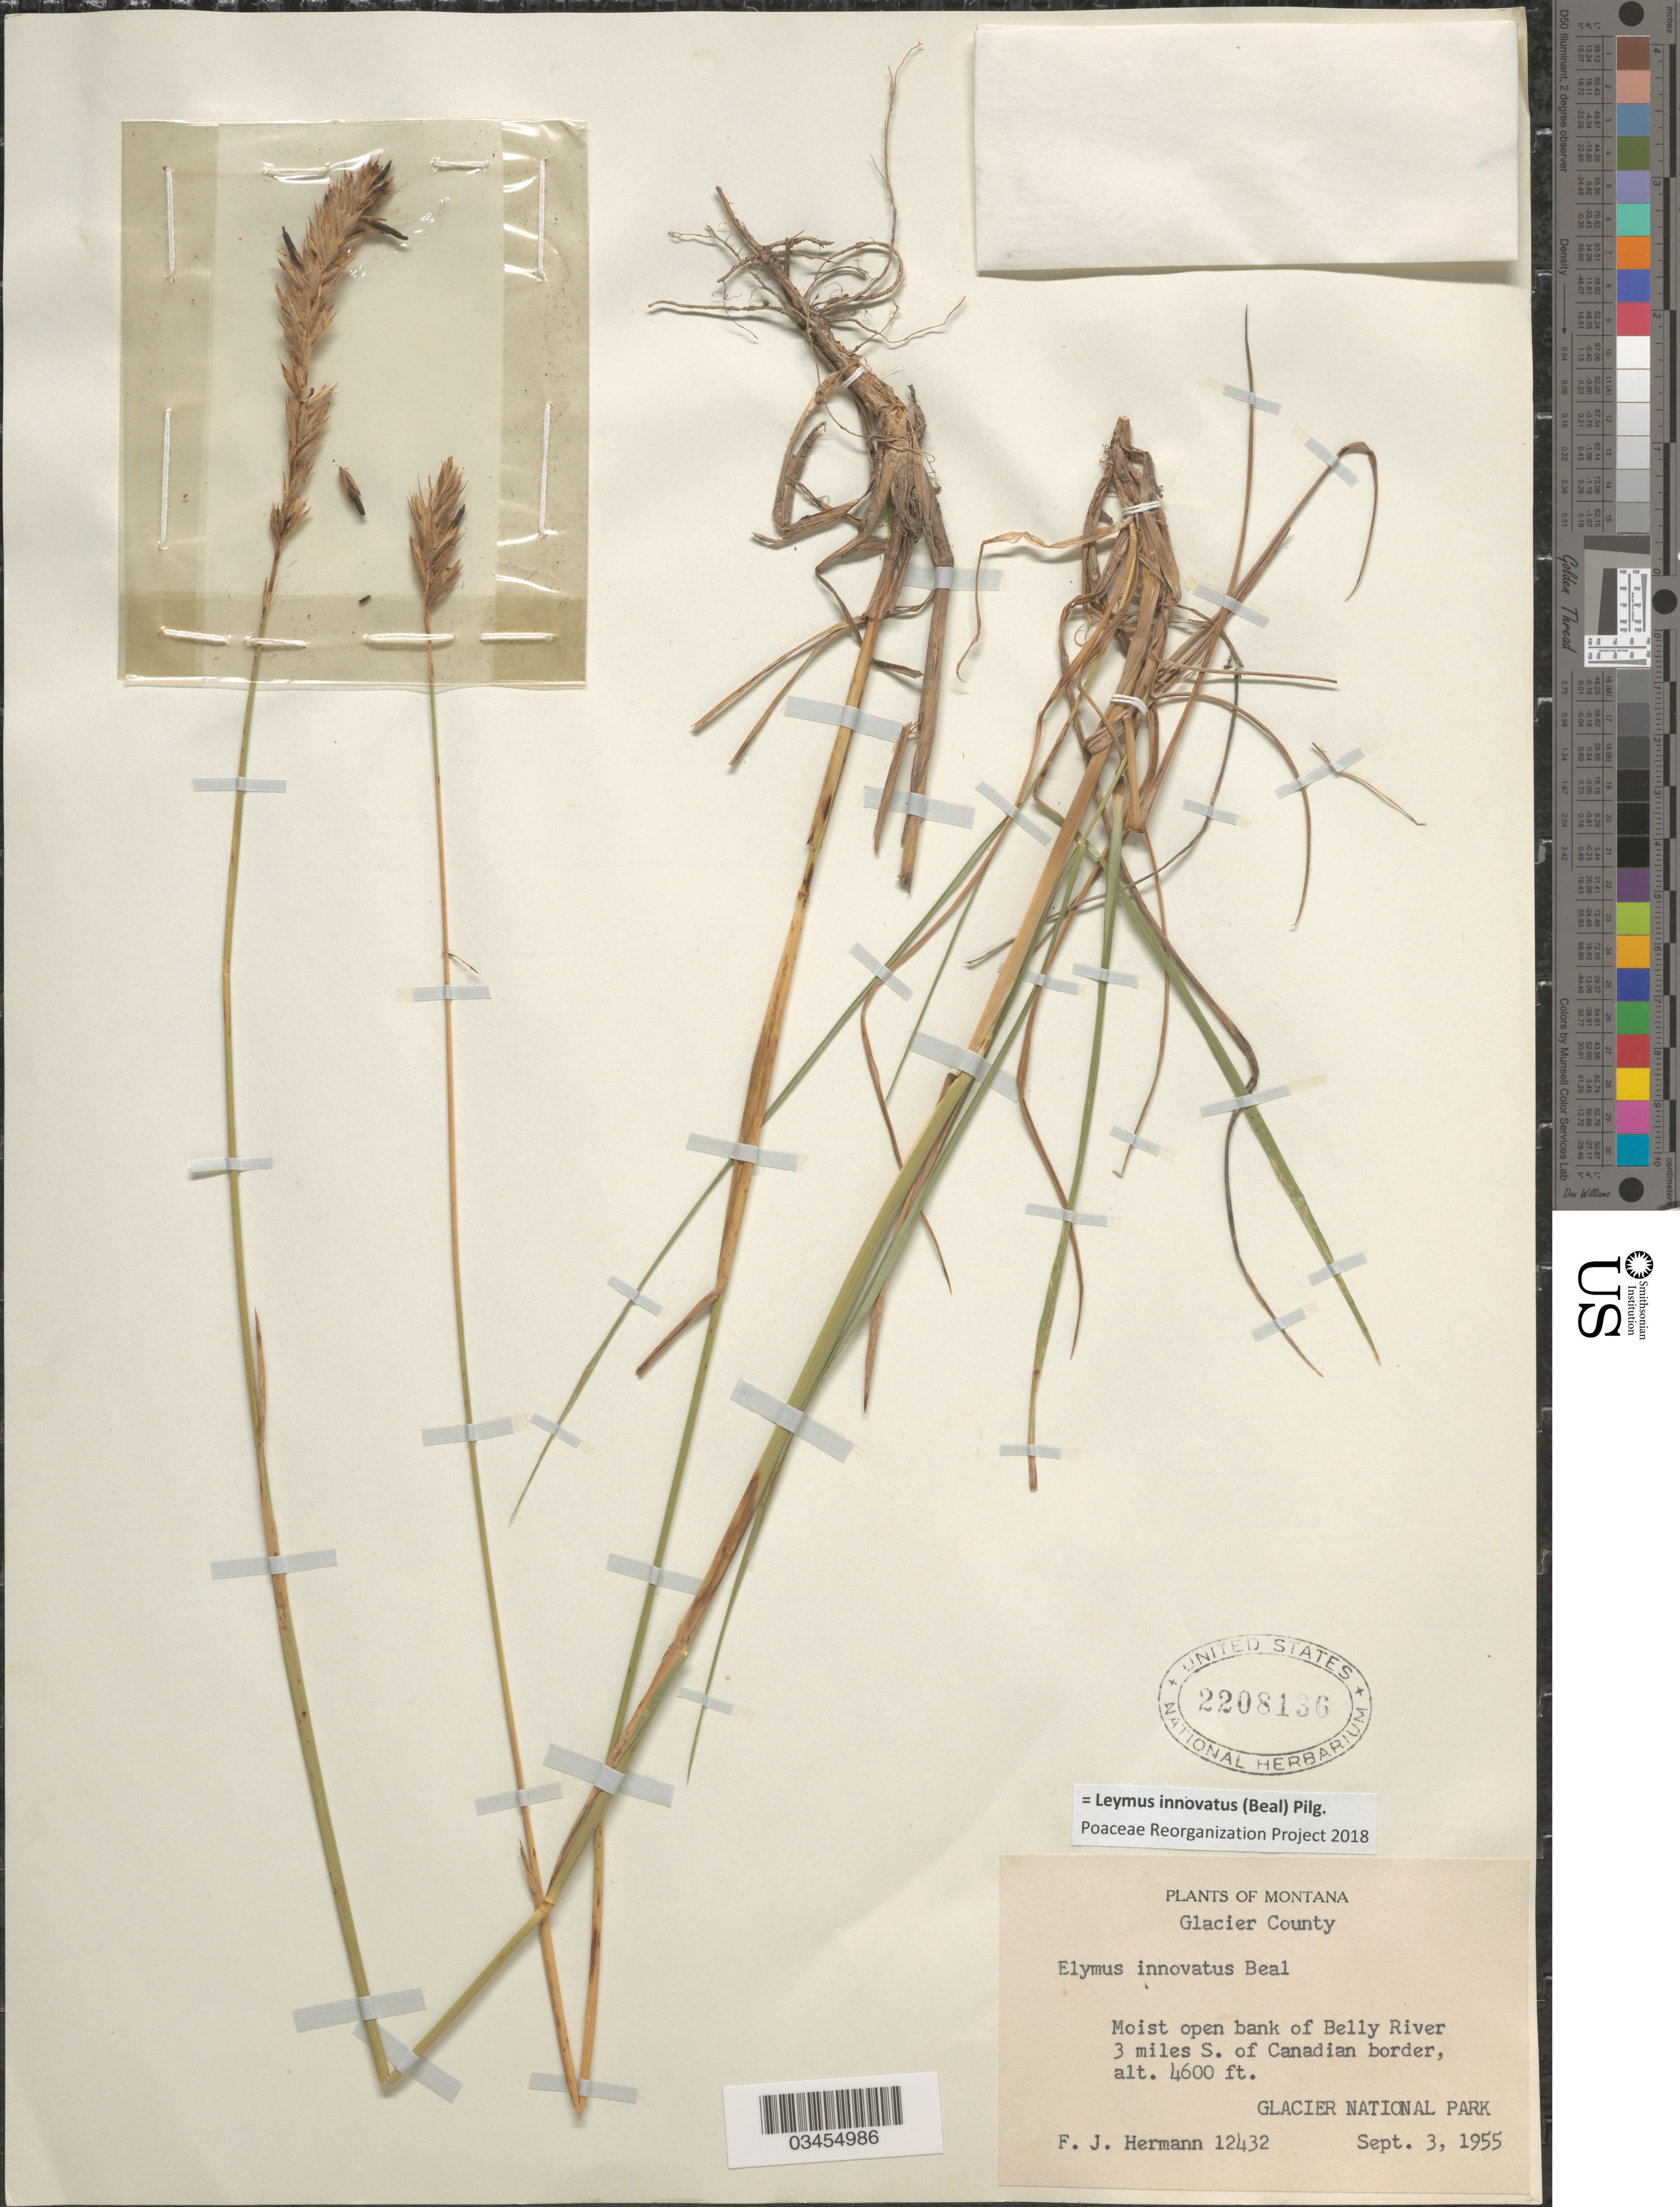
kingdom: Plantae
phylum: Tracheophyta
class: Liliopsida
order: Poales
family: Poaceae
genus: Leymus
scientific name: Leymus innovatus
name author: (W.J. Beal) Pilg.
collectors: F. J. Hermann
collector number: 12432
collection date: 1955-09-03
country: United States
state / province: Montana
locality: Glacier County. Moist open bank of Belly River 3 miles S. of Canadian border, Glacier National Park.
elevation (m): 1402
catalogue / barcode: US 2208136